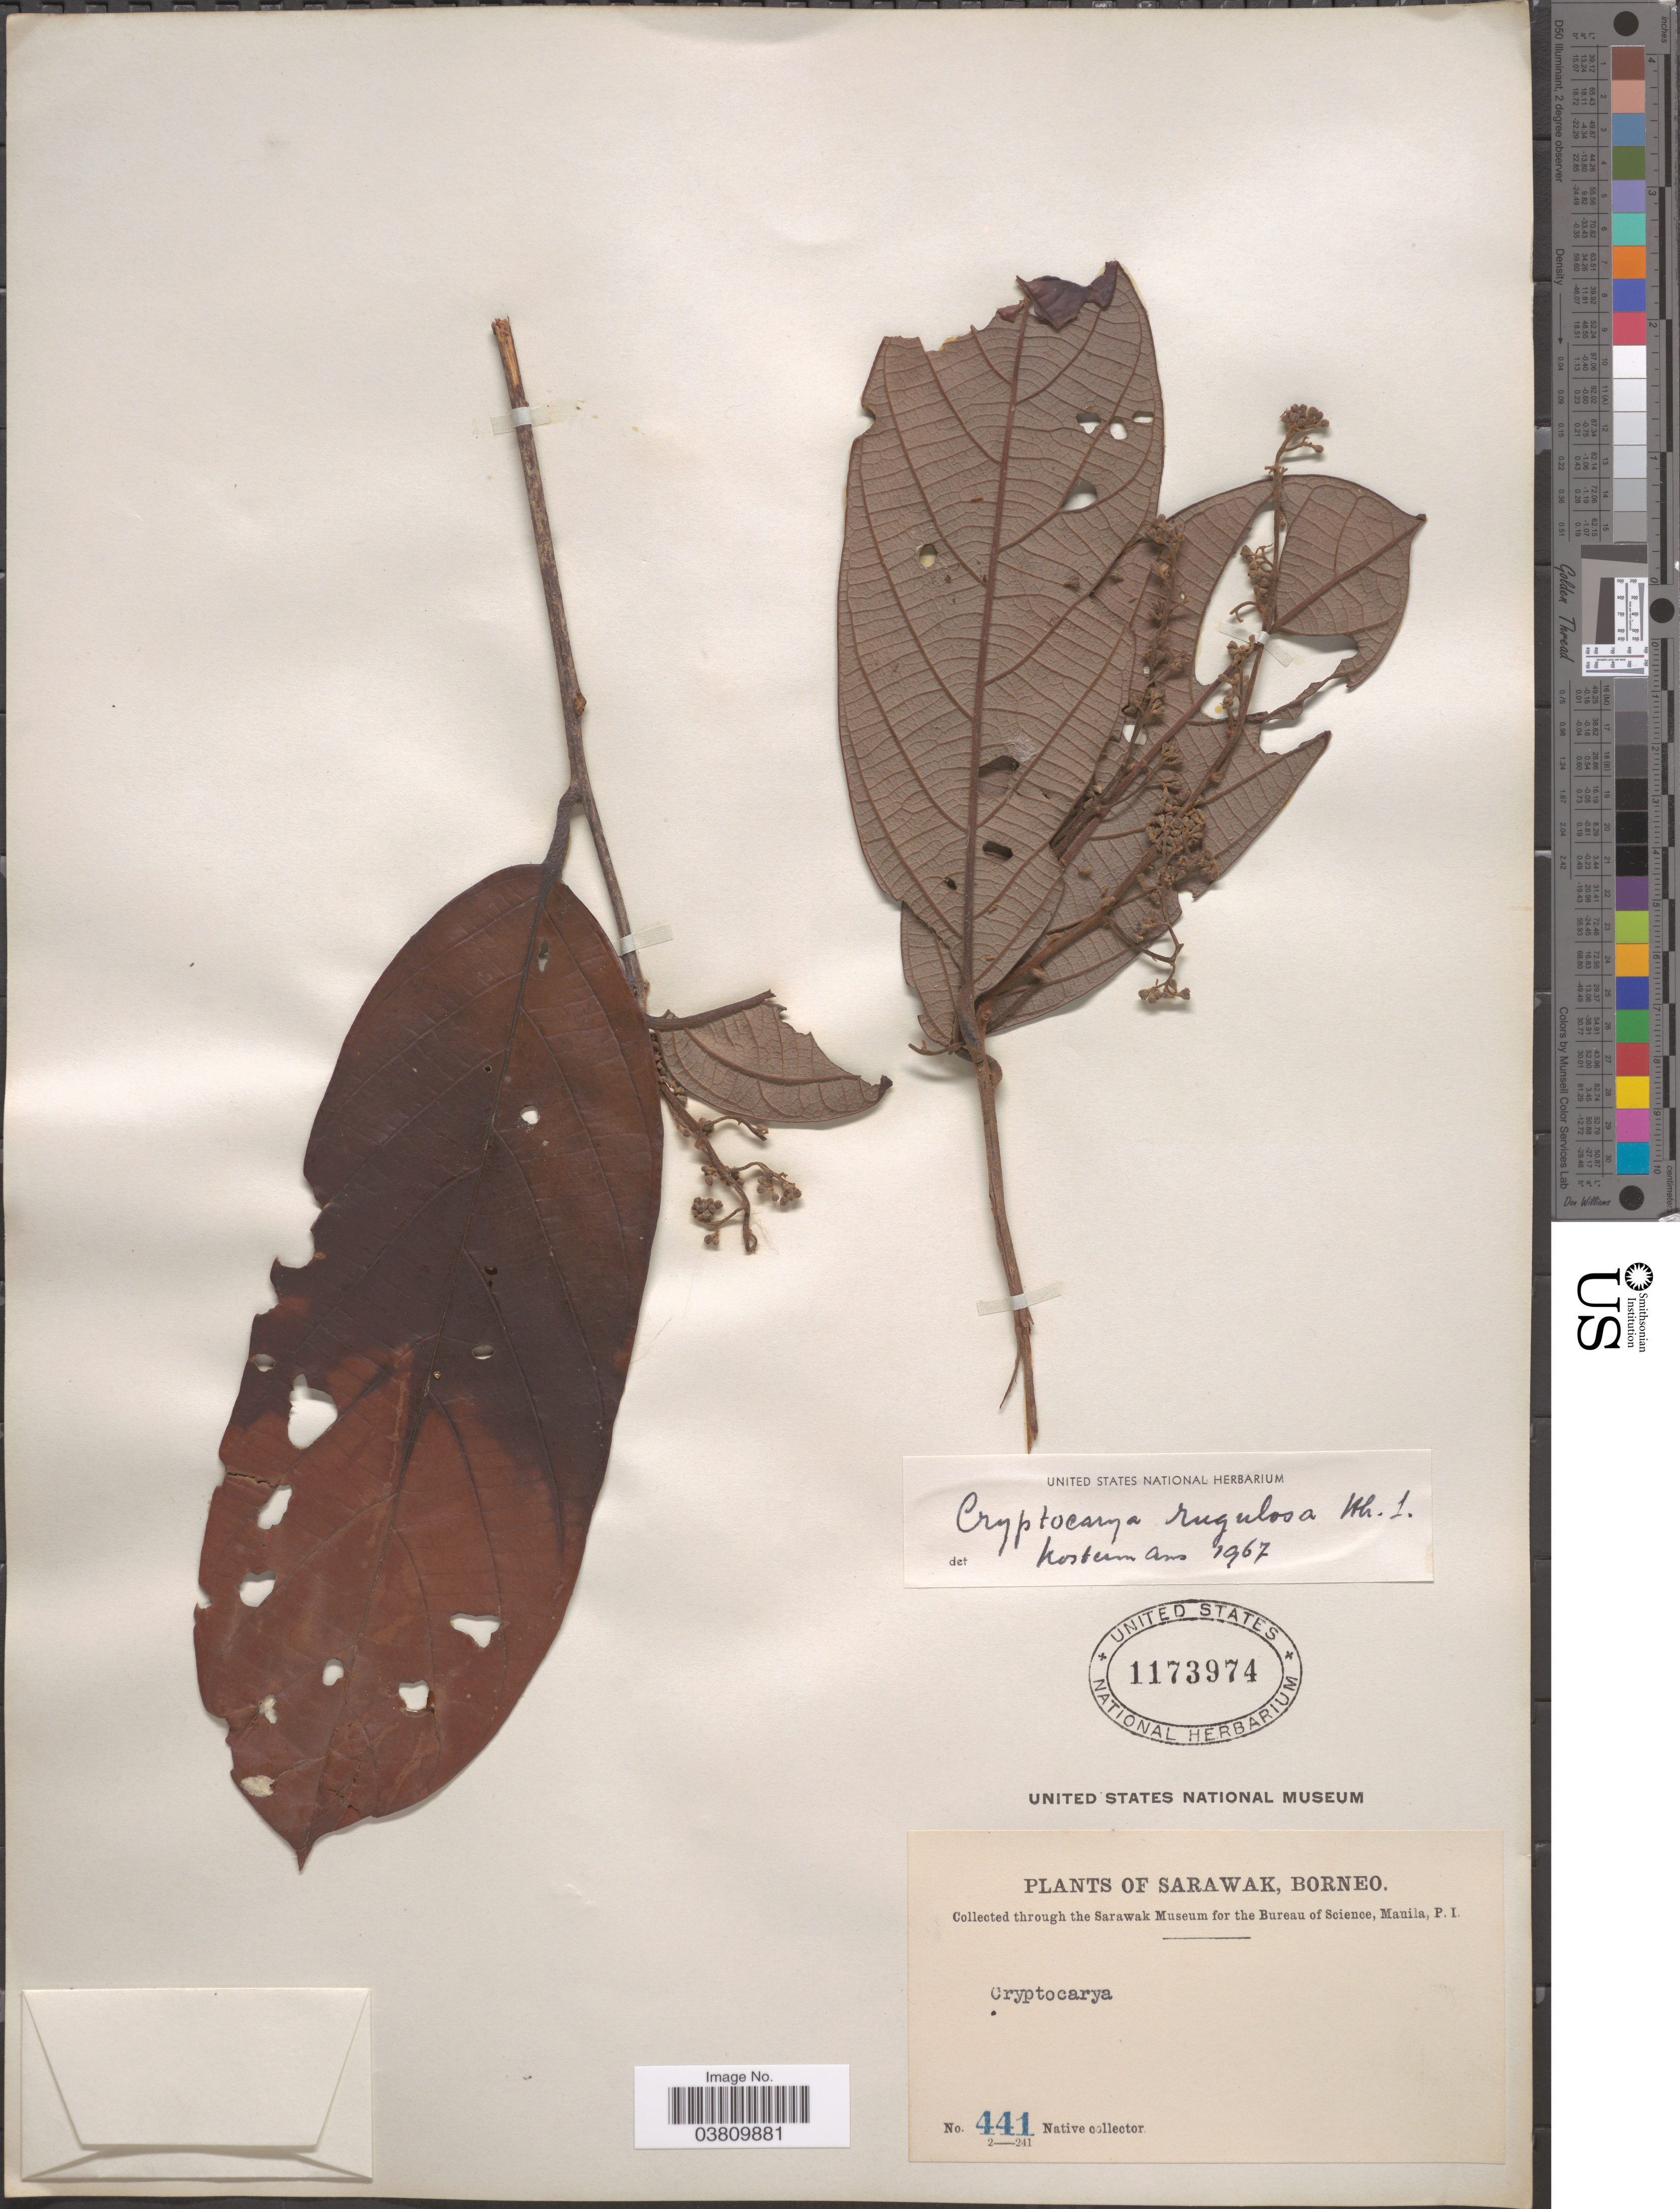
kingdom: Plantae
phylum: Tracheophyta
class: Magnoliopsida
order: Laurales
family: Lauraceae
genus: Cryptocarya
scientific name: Cryptocarya rugulosa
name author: Hook. f.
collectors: Native collector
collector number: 441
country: Malaysia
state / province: Sarawak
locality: Borneo.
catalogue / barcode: US 1173974